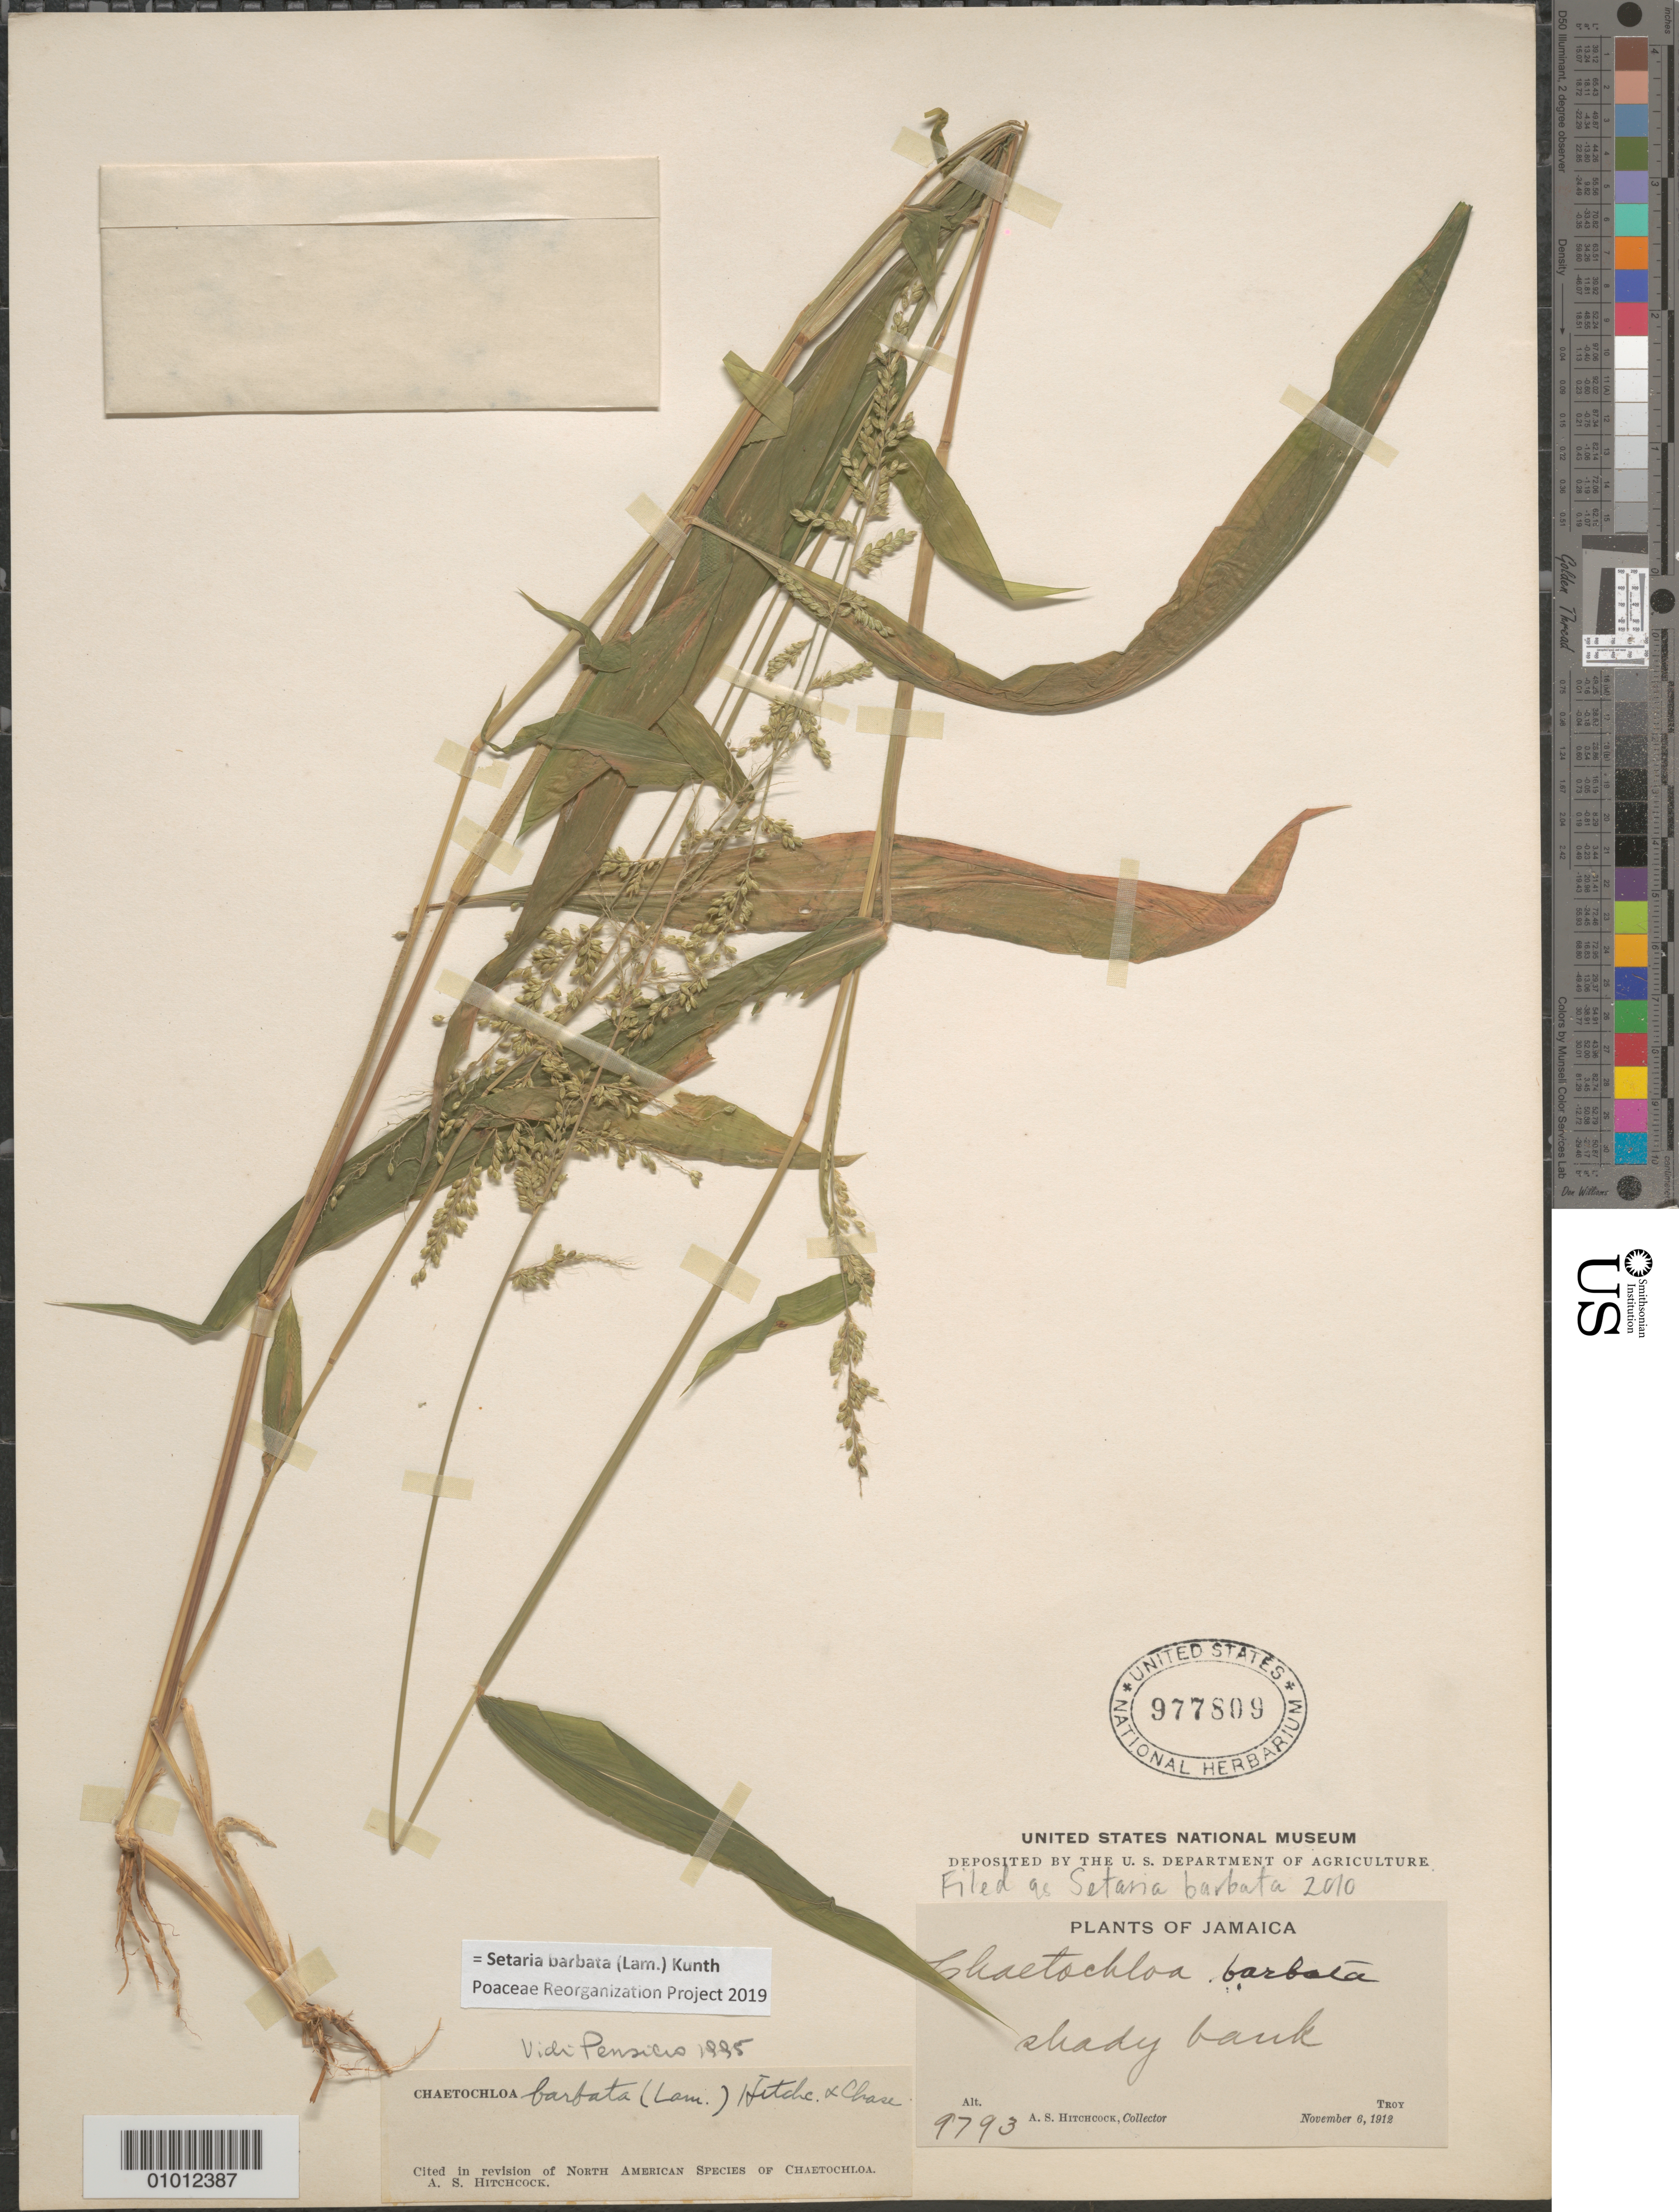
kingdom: Plantae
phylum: Tracheophyta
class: Liliopsida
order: Poales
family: Poaceae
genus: Setaria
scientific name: Setaria barbata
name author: (Lam.) Kunth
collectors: A. S. Hitchcock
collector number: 9793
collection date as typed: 06 Nov 1912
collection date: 1912-11-06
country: Jamaica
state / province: Trelawny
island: Jamaica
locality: Troy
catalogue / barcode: US 977809